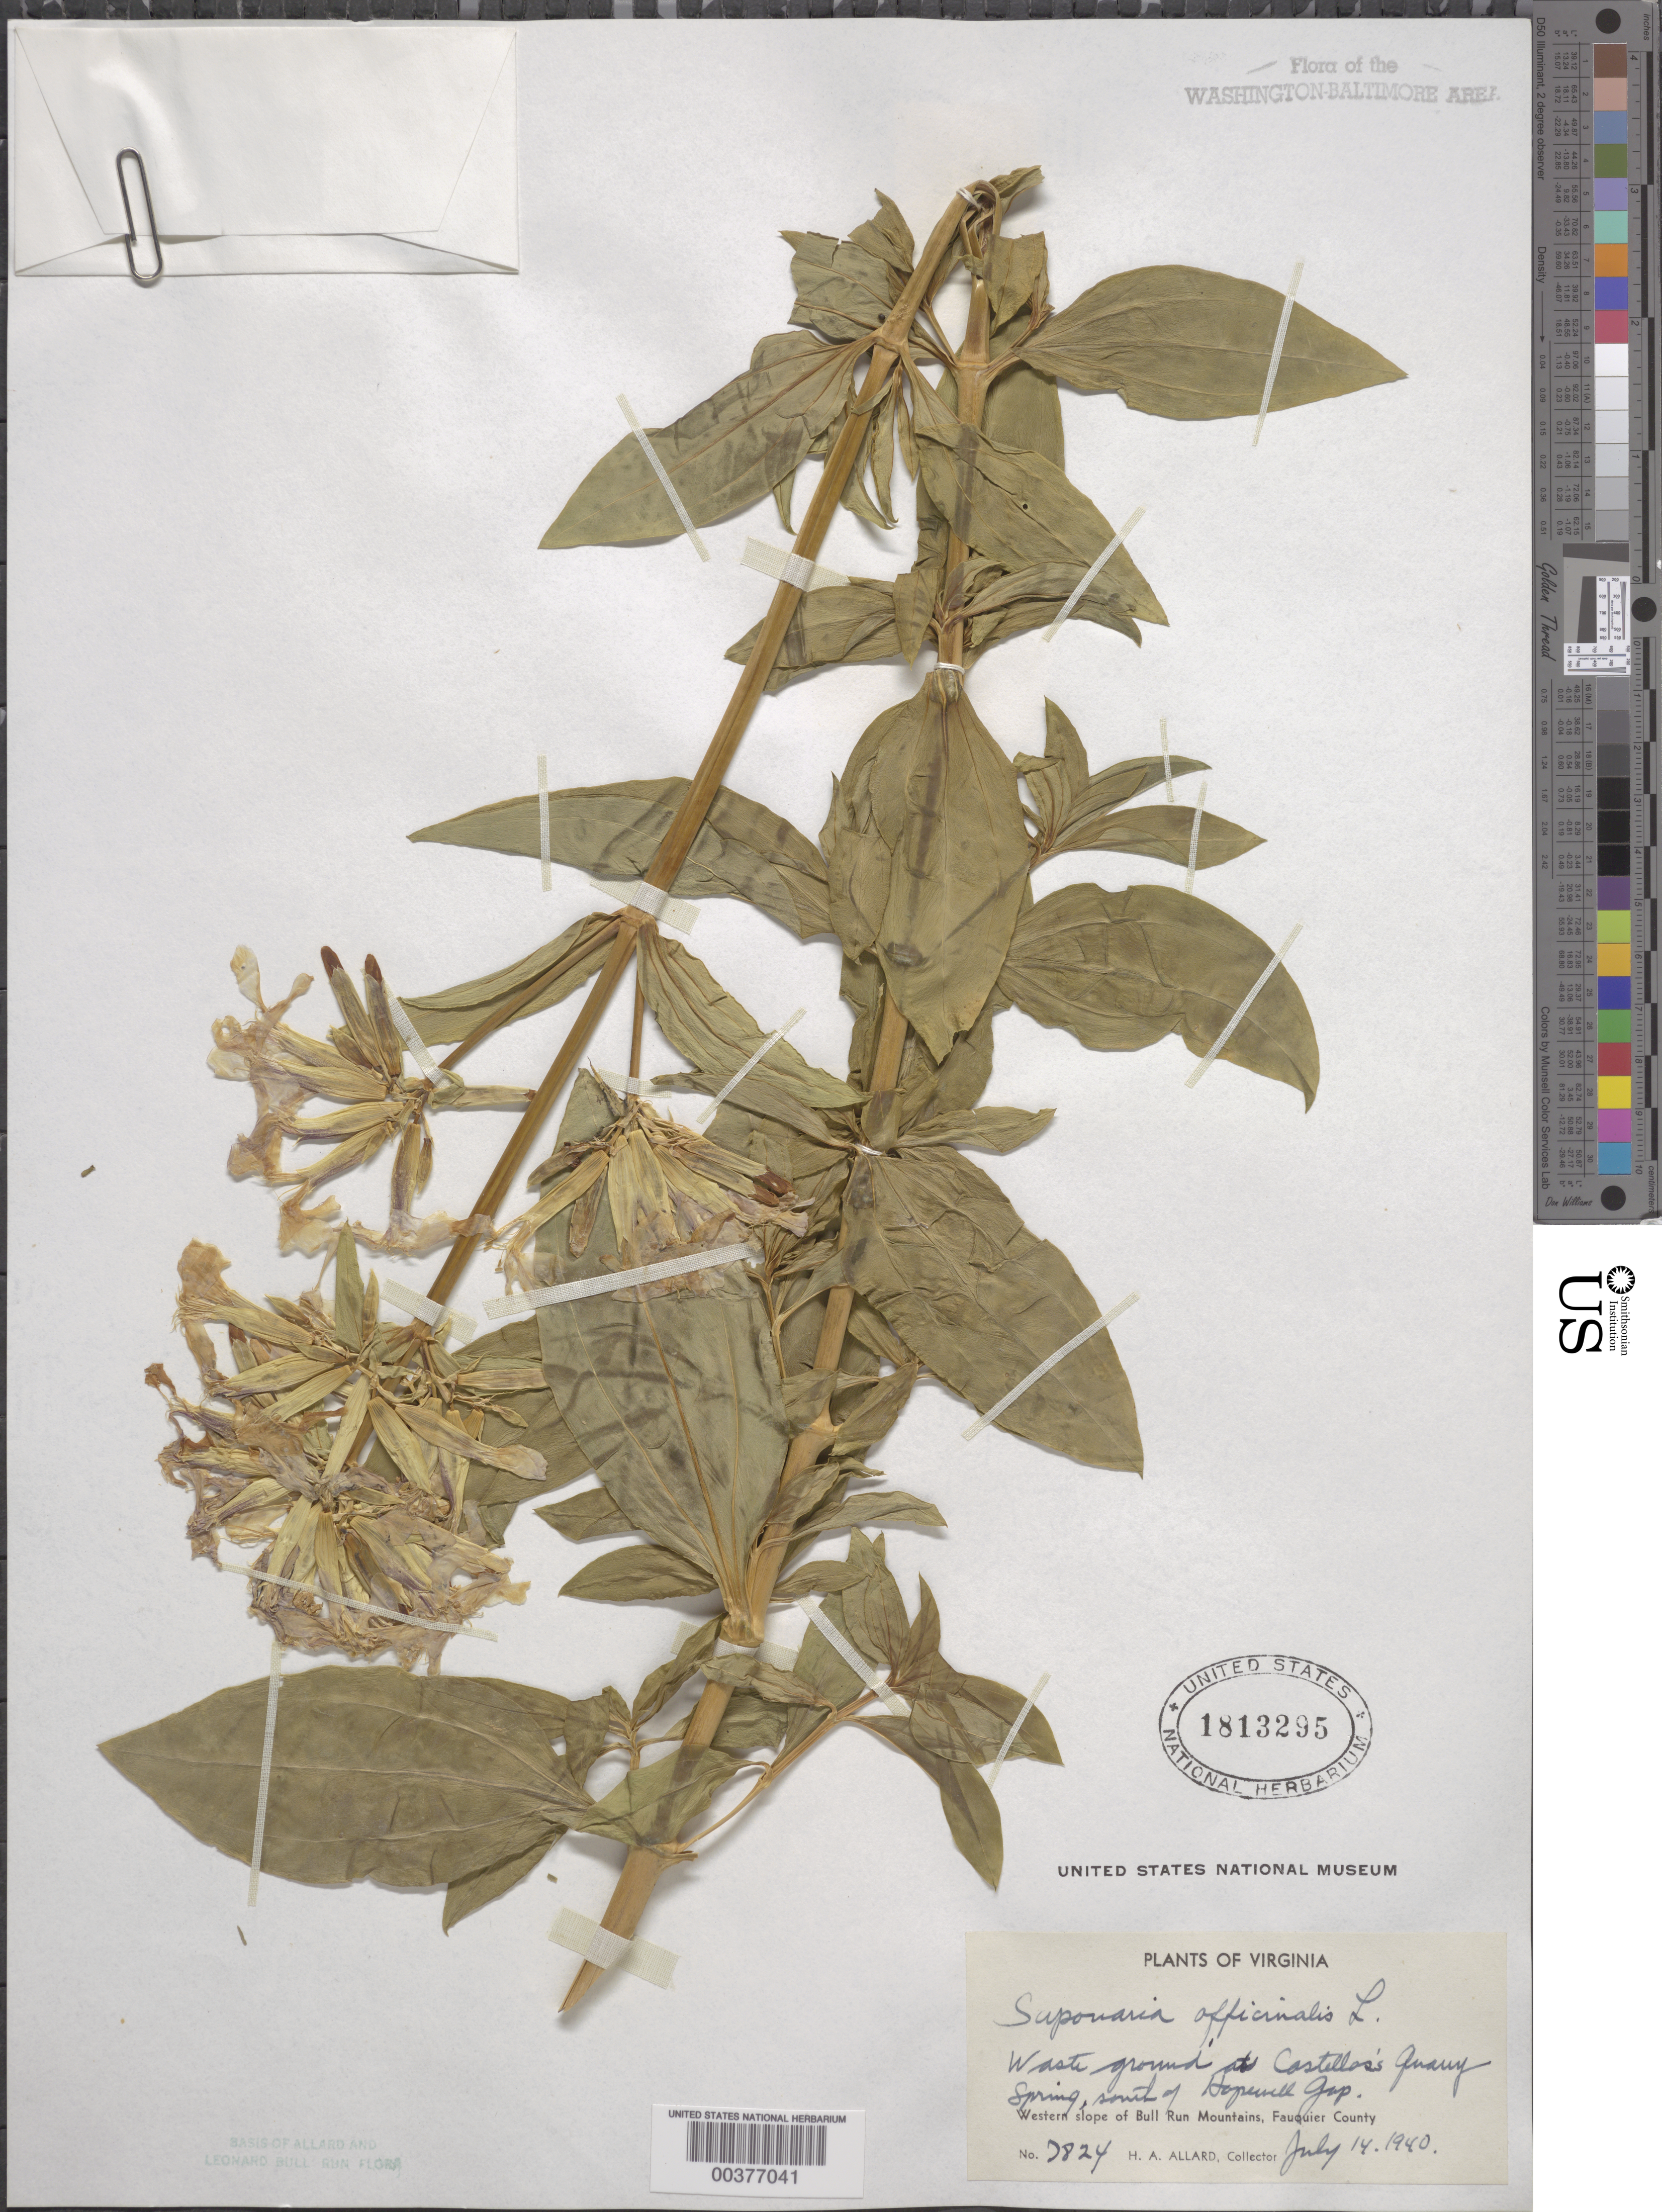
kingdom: Plantae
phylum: Tracheophyta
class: Magnoliopsida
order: Caryophyllales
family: Caryophyllaceae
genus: Saponaria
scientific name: Saponaria officinalis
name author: L.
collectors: H. A. Allard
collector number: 7824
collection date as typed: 14 Jul 1940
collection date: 1940-07-14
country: United States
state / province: Virginia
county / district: Fauquier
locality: South of Hopewell Gap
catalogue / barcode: US 1813295